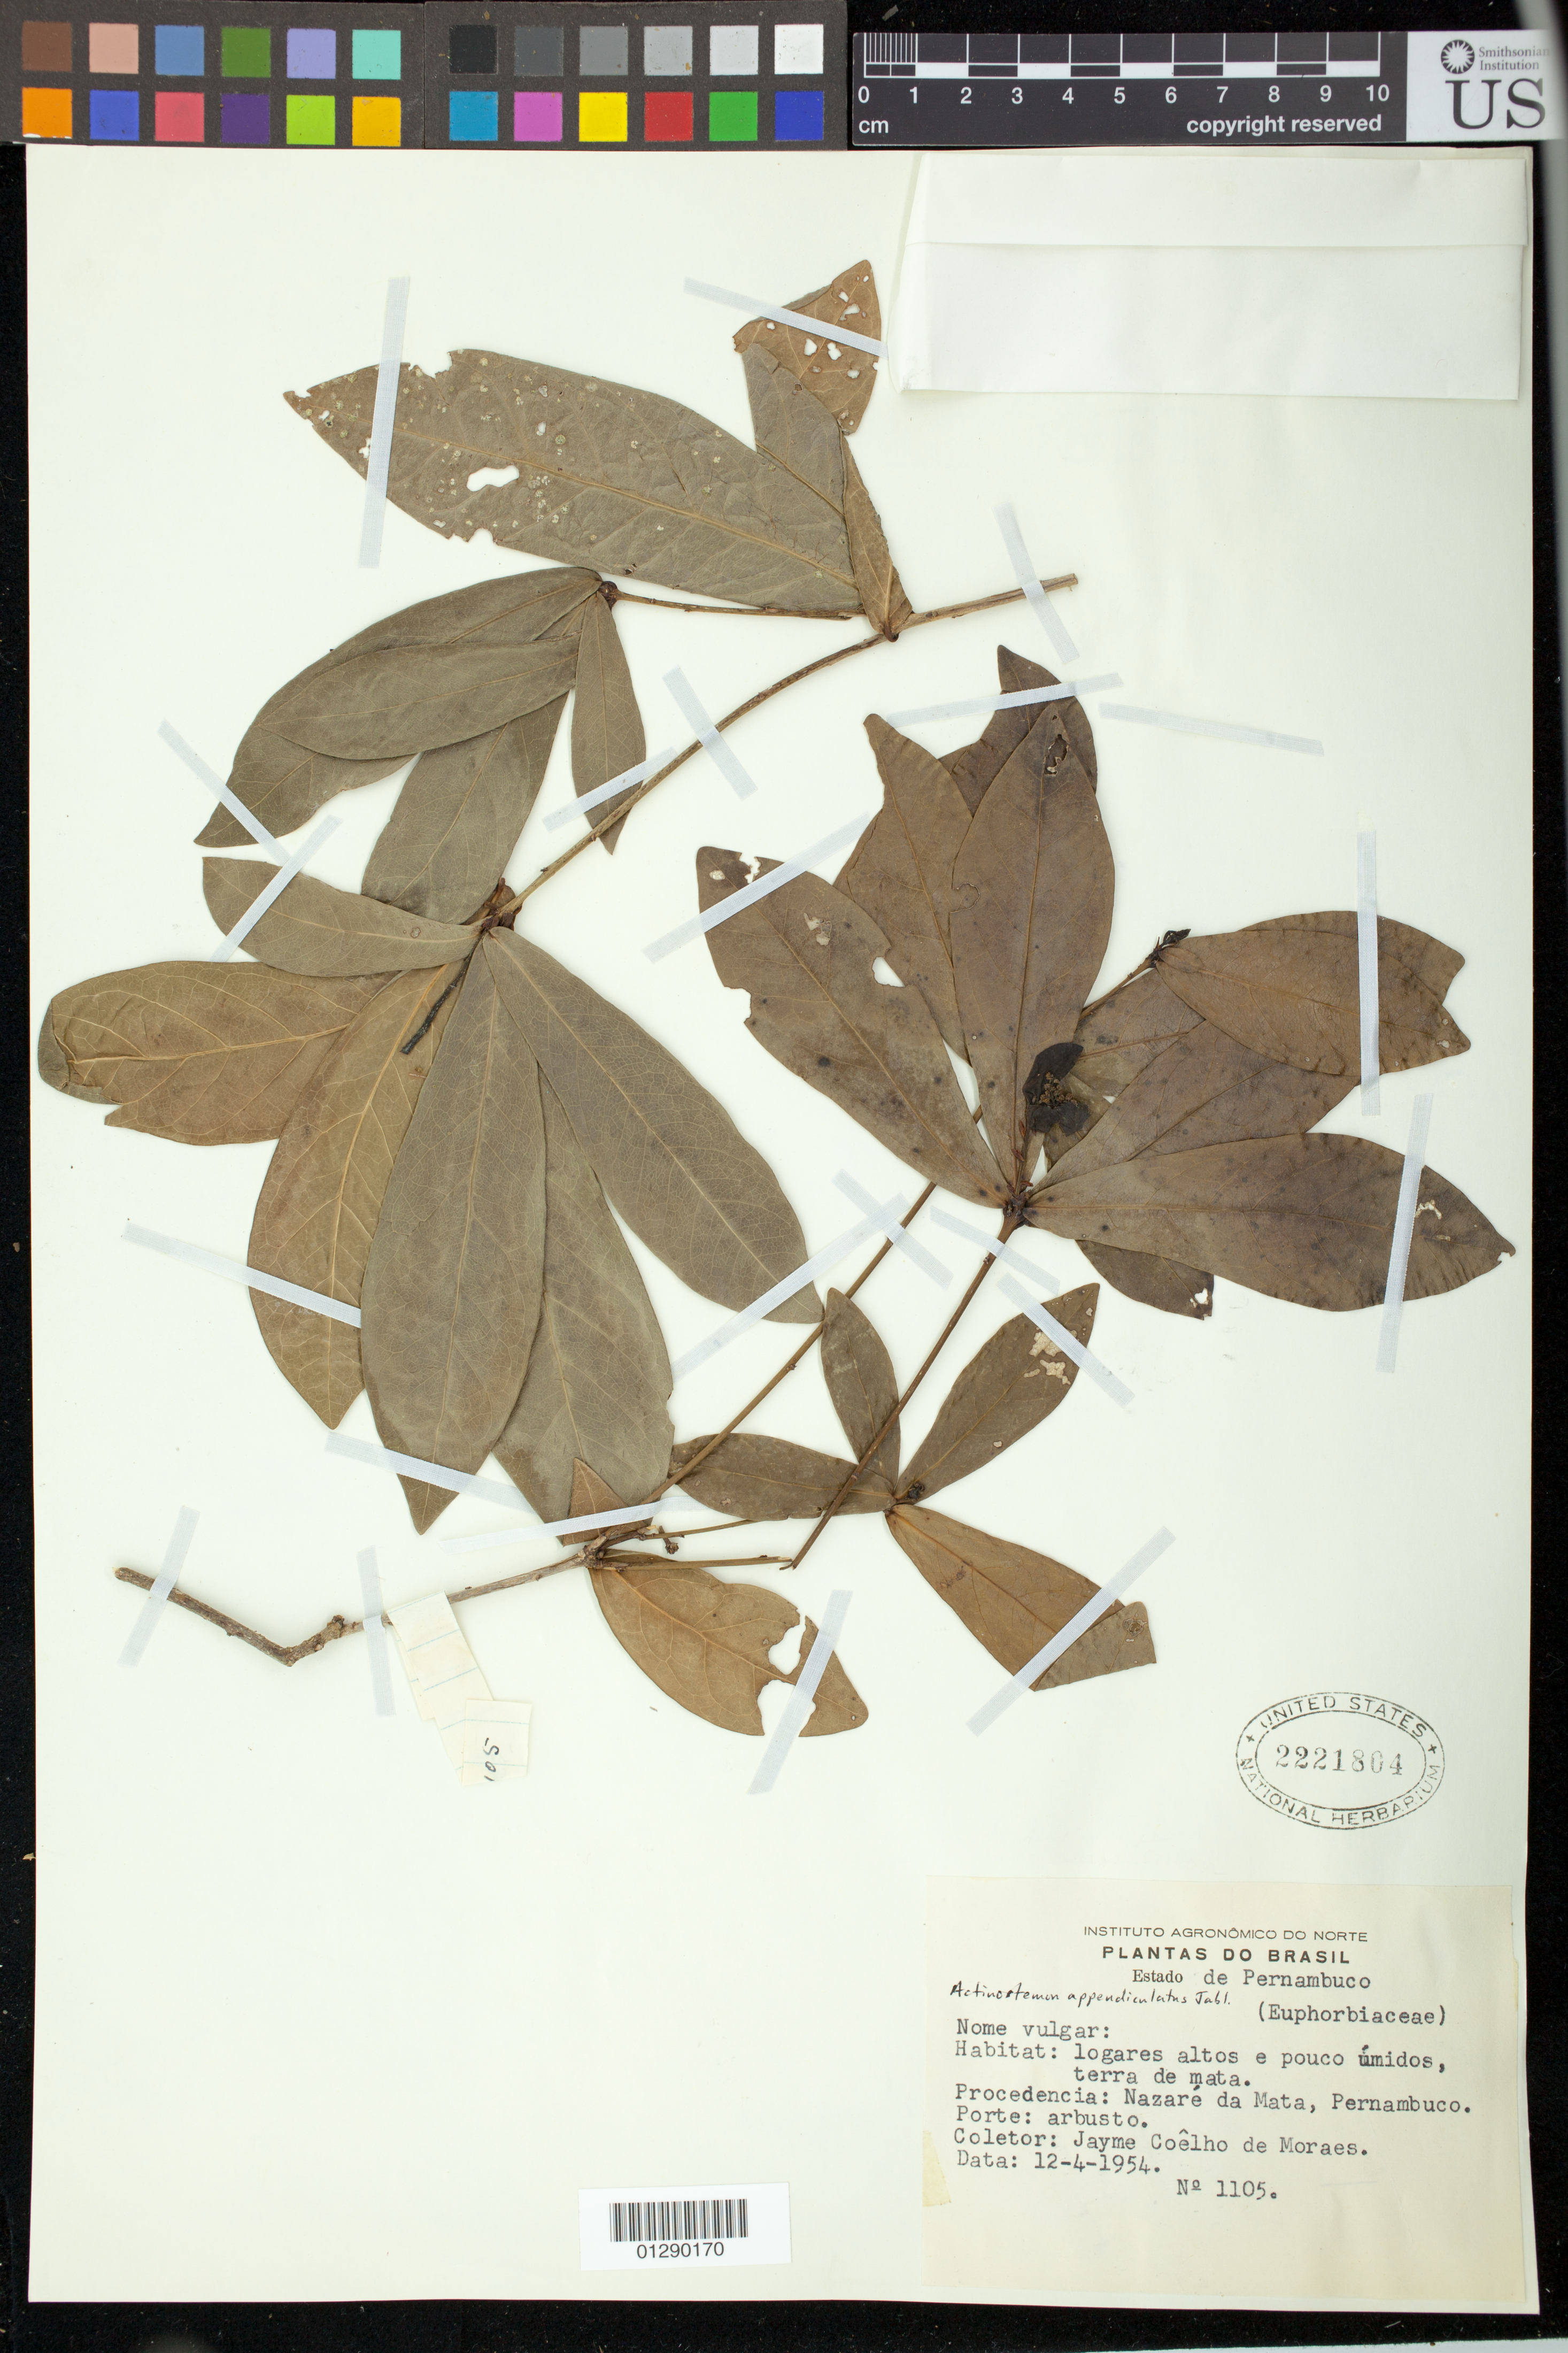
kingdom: Plantae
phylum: Tracheophyta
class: Magnoliopsida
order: Malpighiales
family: Euphorbiaceae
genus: Actinostemon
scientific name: Actinostemon appendiculatus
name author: Jabl.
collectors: J. Coelho de Moraes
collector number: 1105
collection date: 1954-12-04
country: Brazil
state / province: Pernambuco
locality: Nazare da Mata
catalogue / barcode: US 2221804